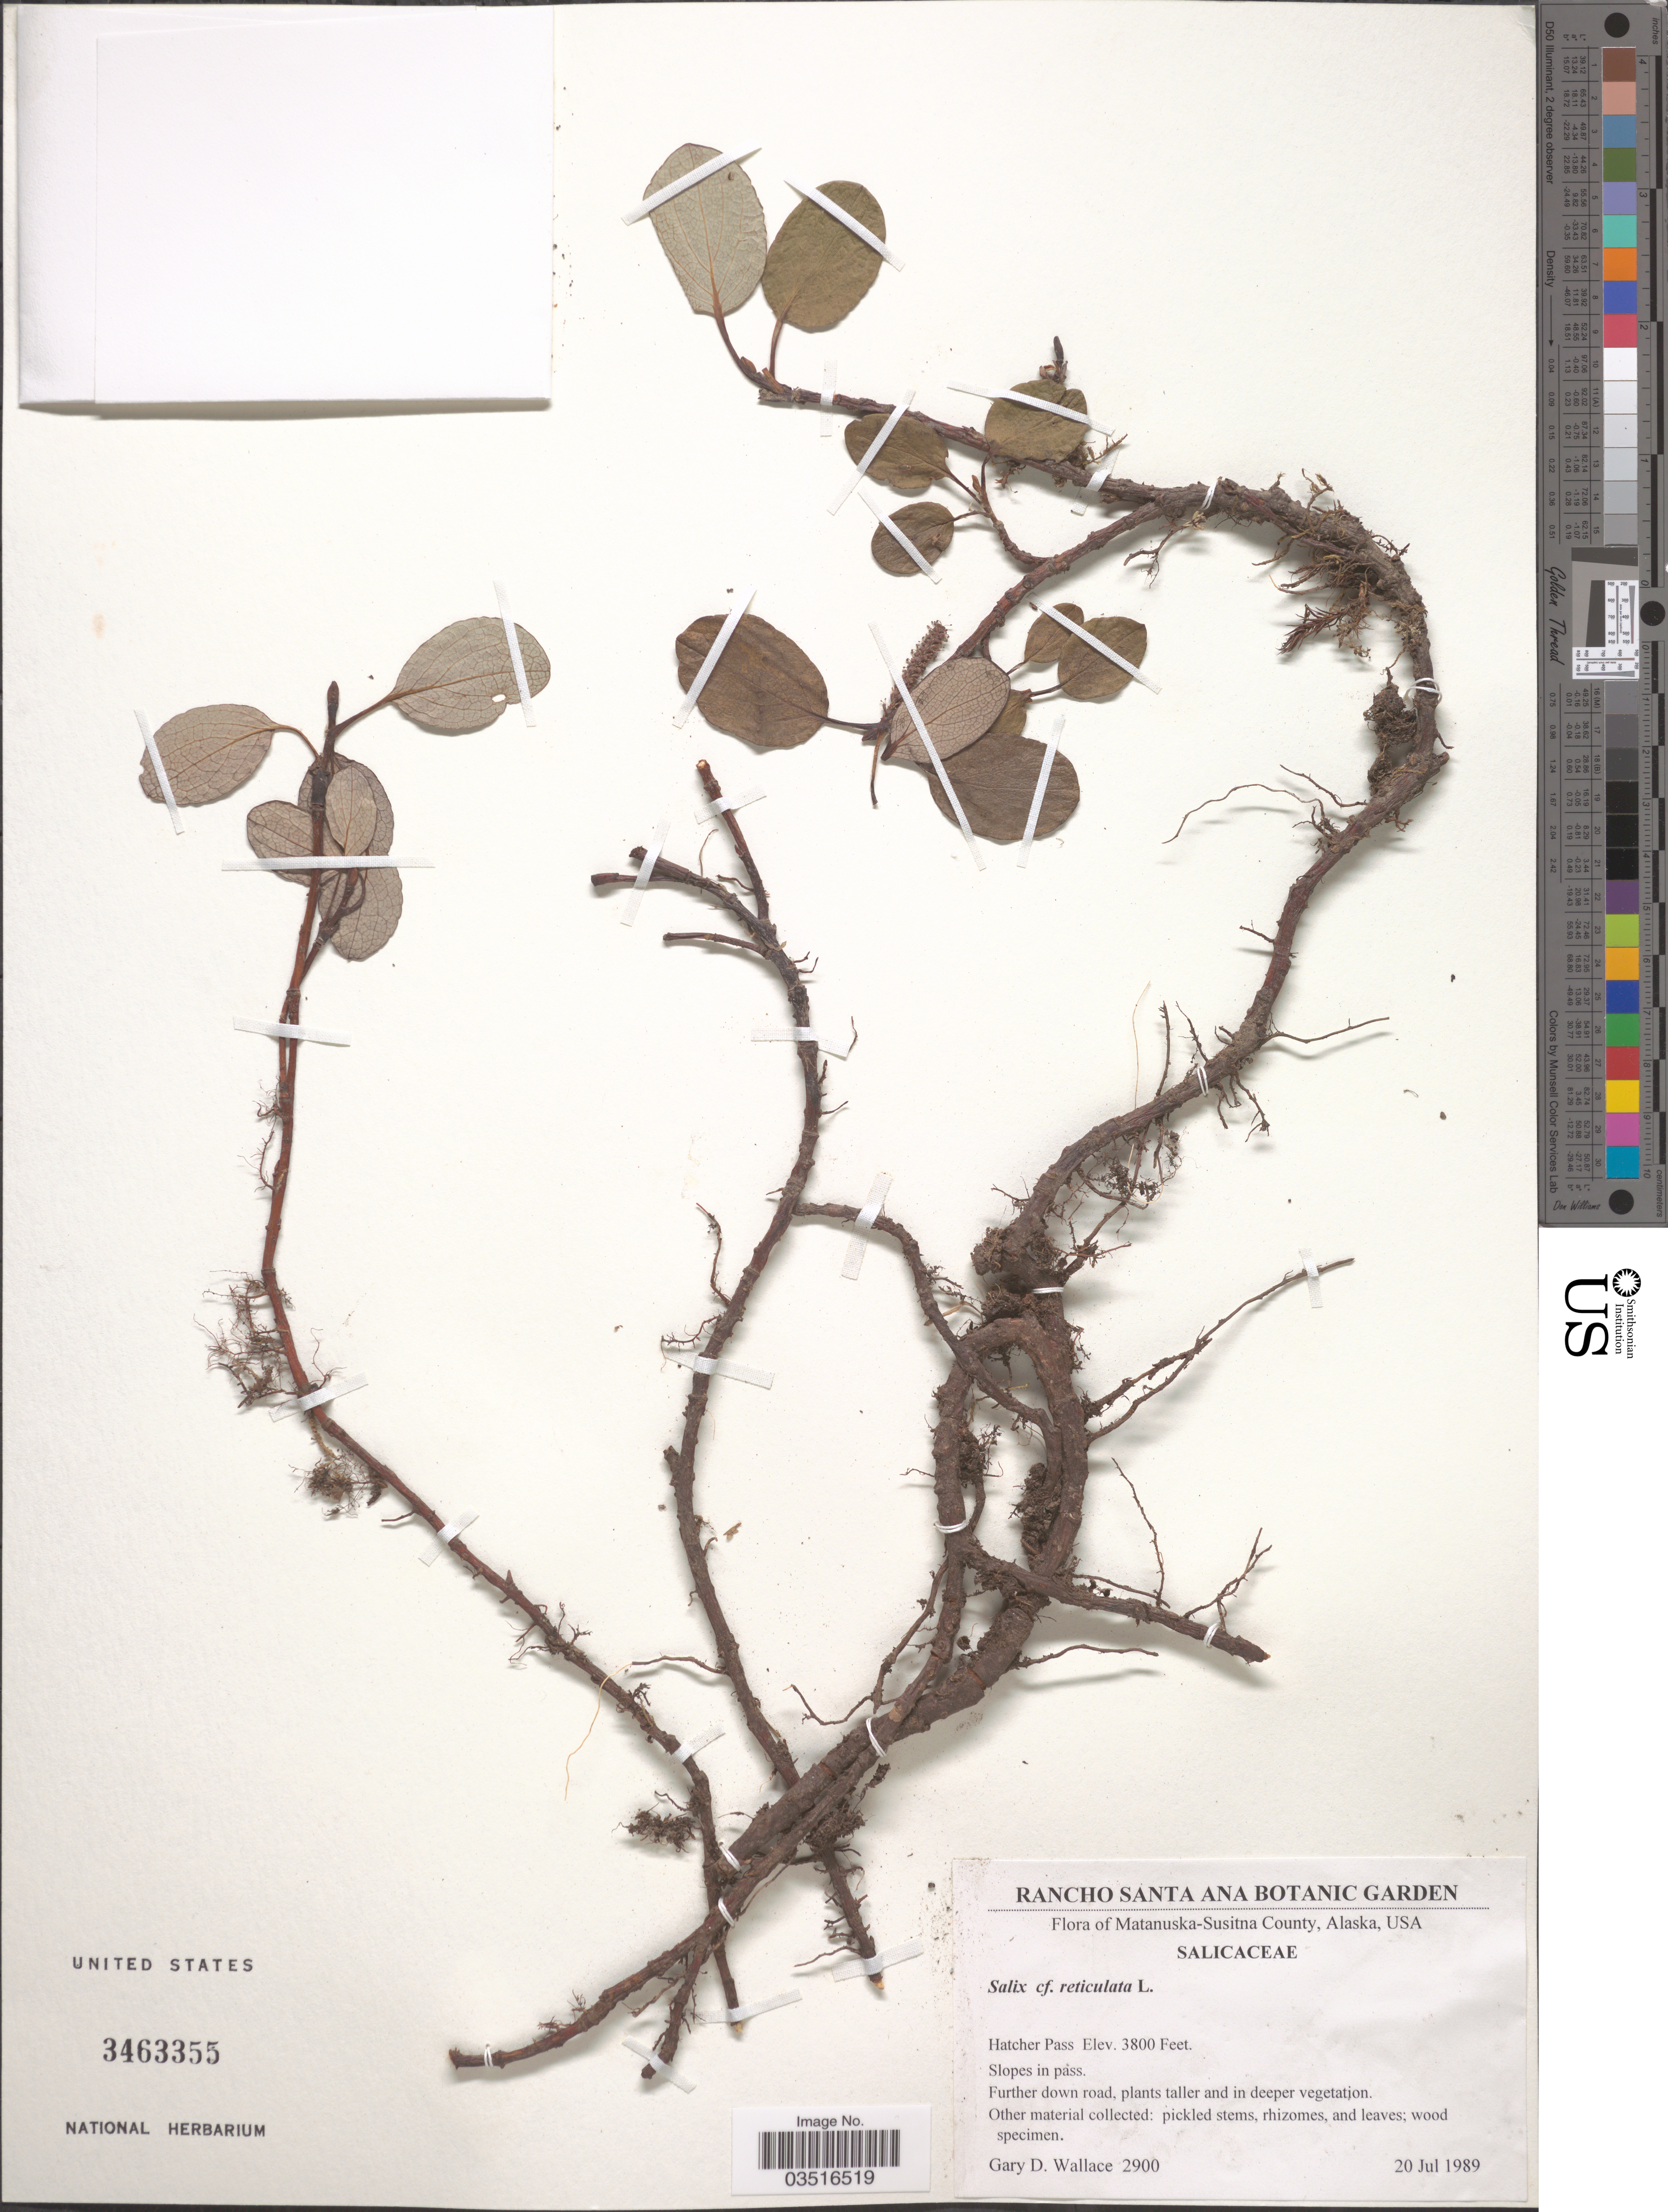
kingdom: Plantae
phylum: Tracheophyta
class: Magnoliopsida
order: Malpighiales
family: Salicaceae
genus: Salix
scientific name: Salix reticulata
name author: L.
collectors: G. D. Wallace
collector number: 2900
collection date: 1989-07-20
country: United States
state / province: Alaska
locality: Matanuska-Susitna County, USA. Hatcher Pass. Slopes in pass.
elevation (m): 1158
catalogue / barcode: US 3463355